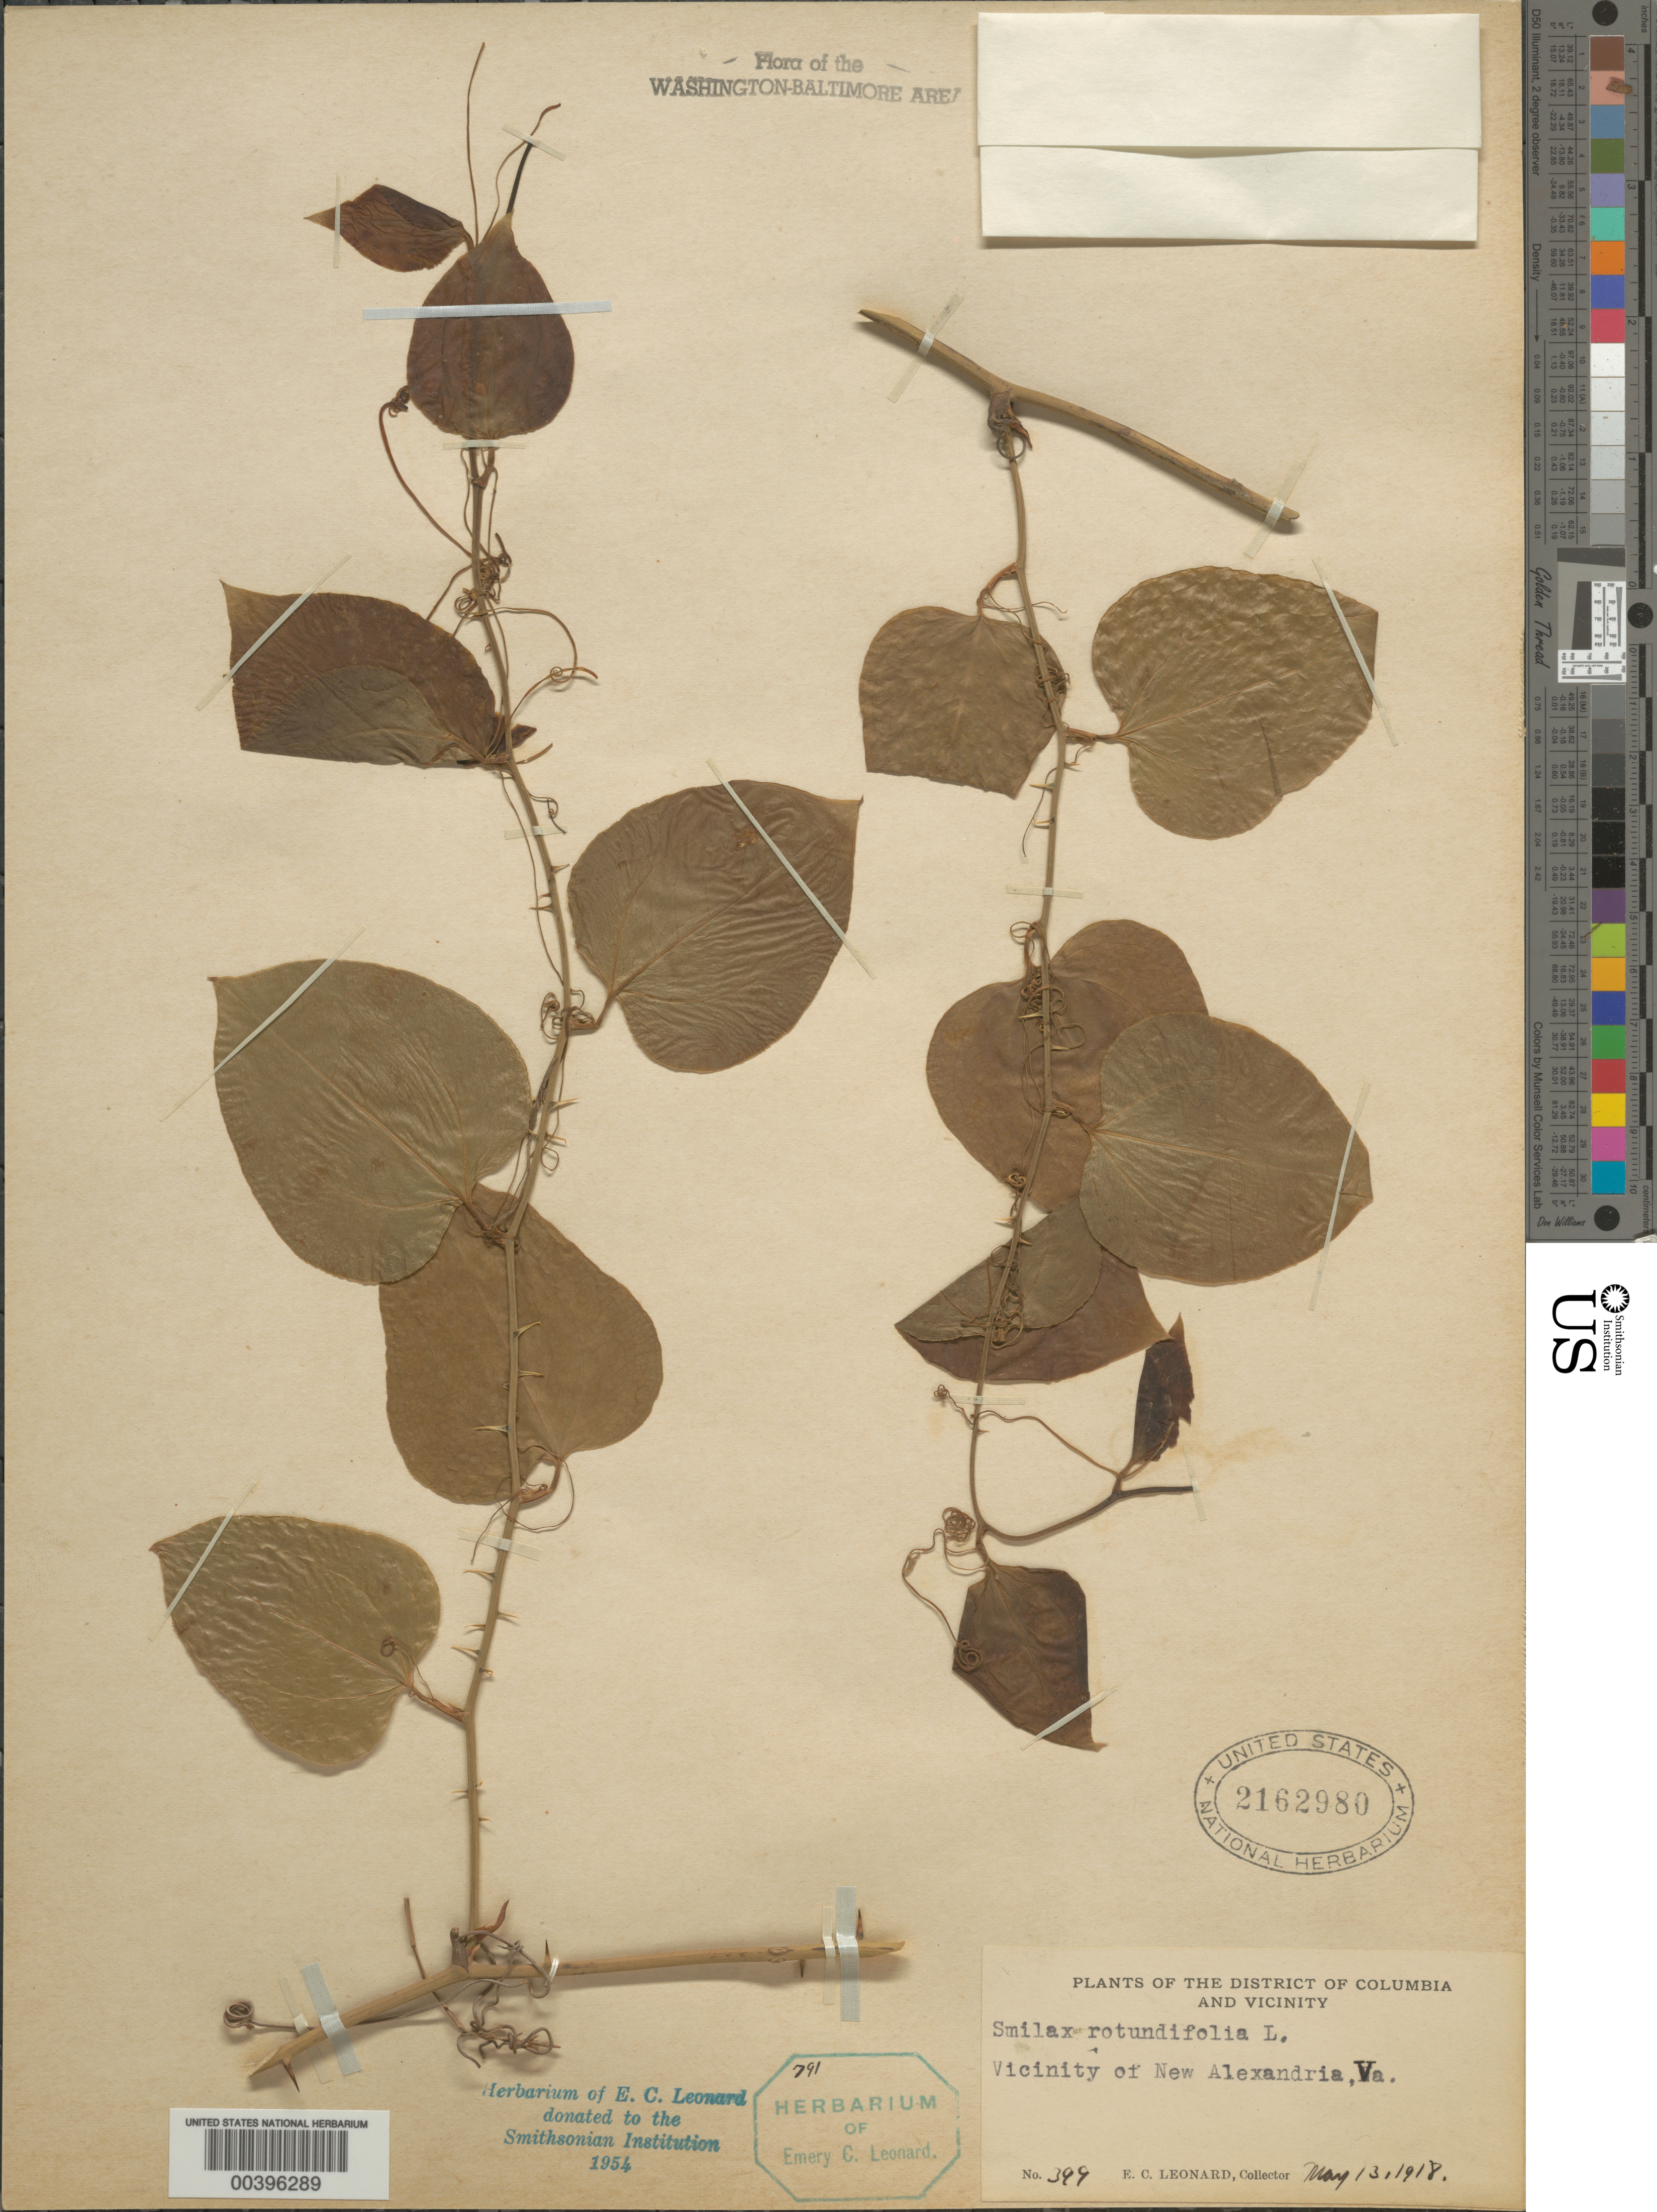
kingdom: Plantae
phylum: Tracheophyta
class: Liliopsida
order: Liliales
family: Smilacaceae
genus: Smilax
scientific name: Smilax rotundifolia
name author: L.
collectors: E. C. Leonard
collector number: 399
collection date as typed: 13 May 1918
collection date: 1918-05-13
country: United States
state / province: Virginia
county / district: Fairfax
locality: New Alexandria vicinity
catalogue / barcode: US 2162980